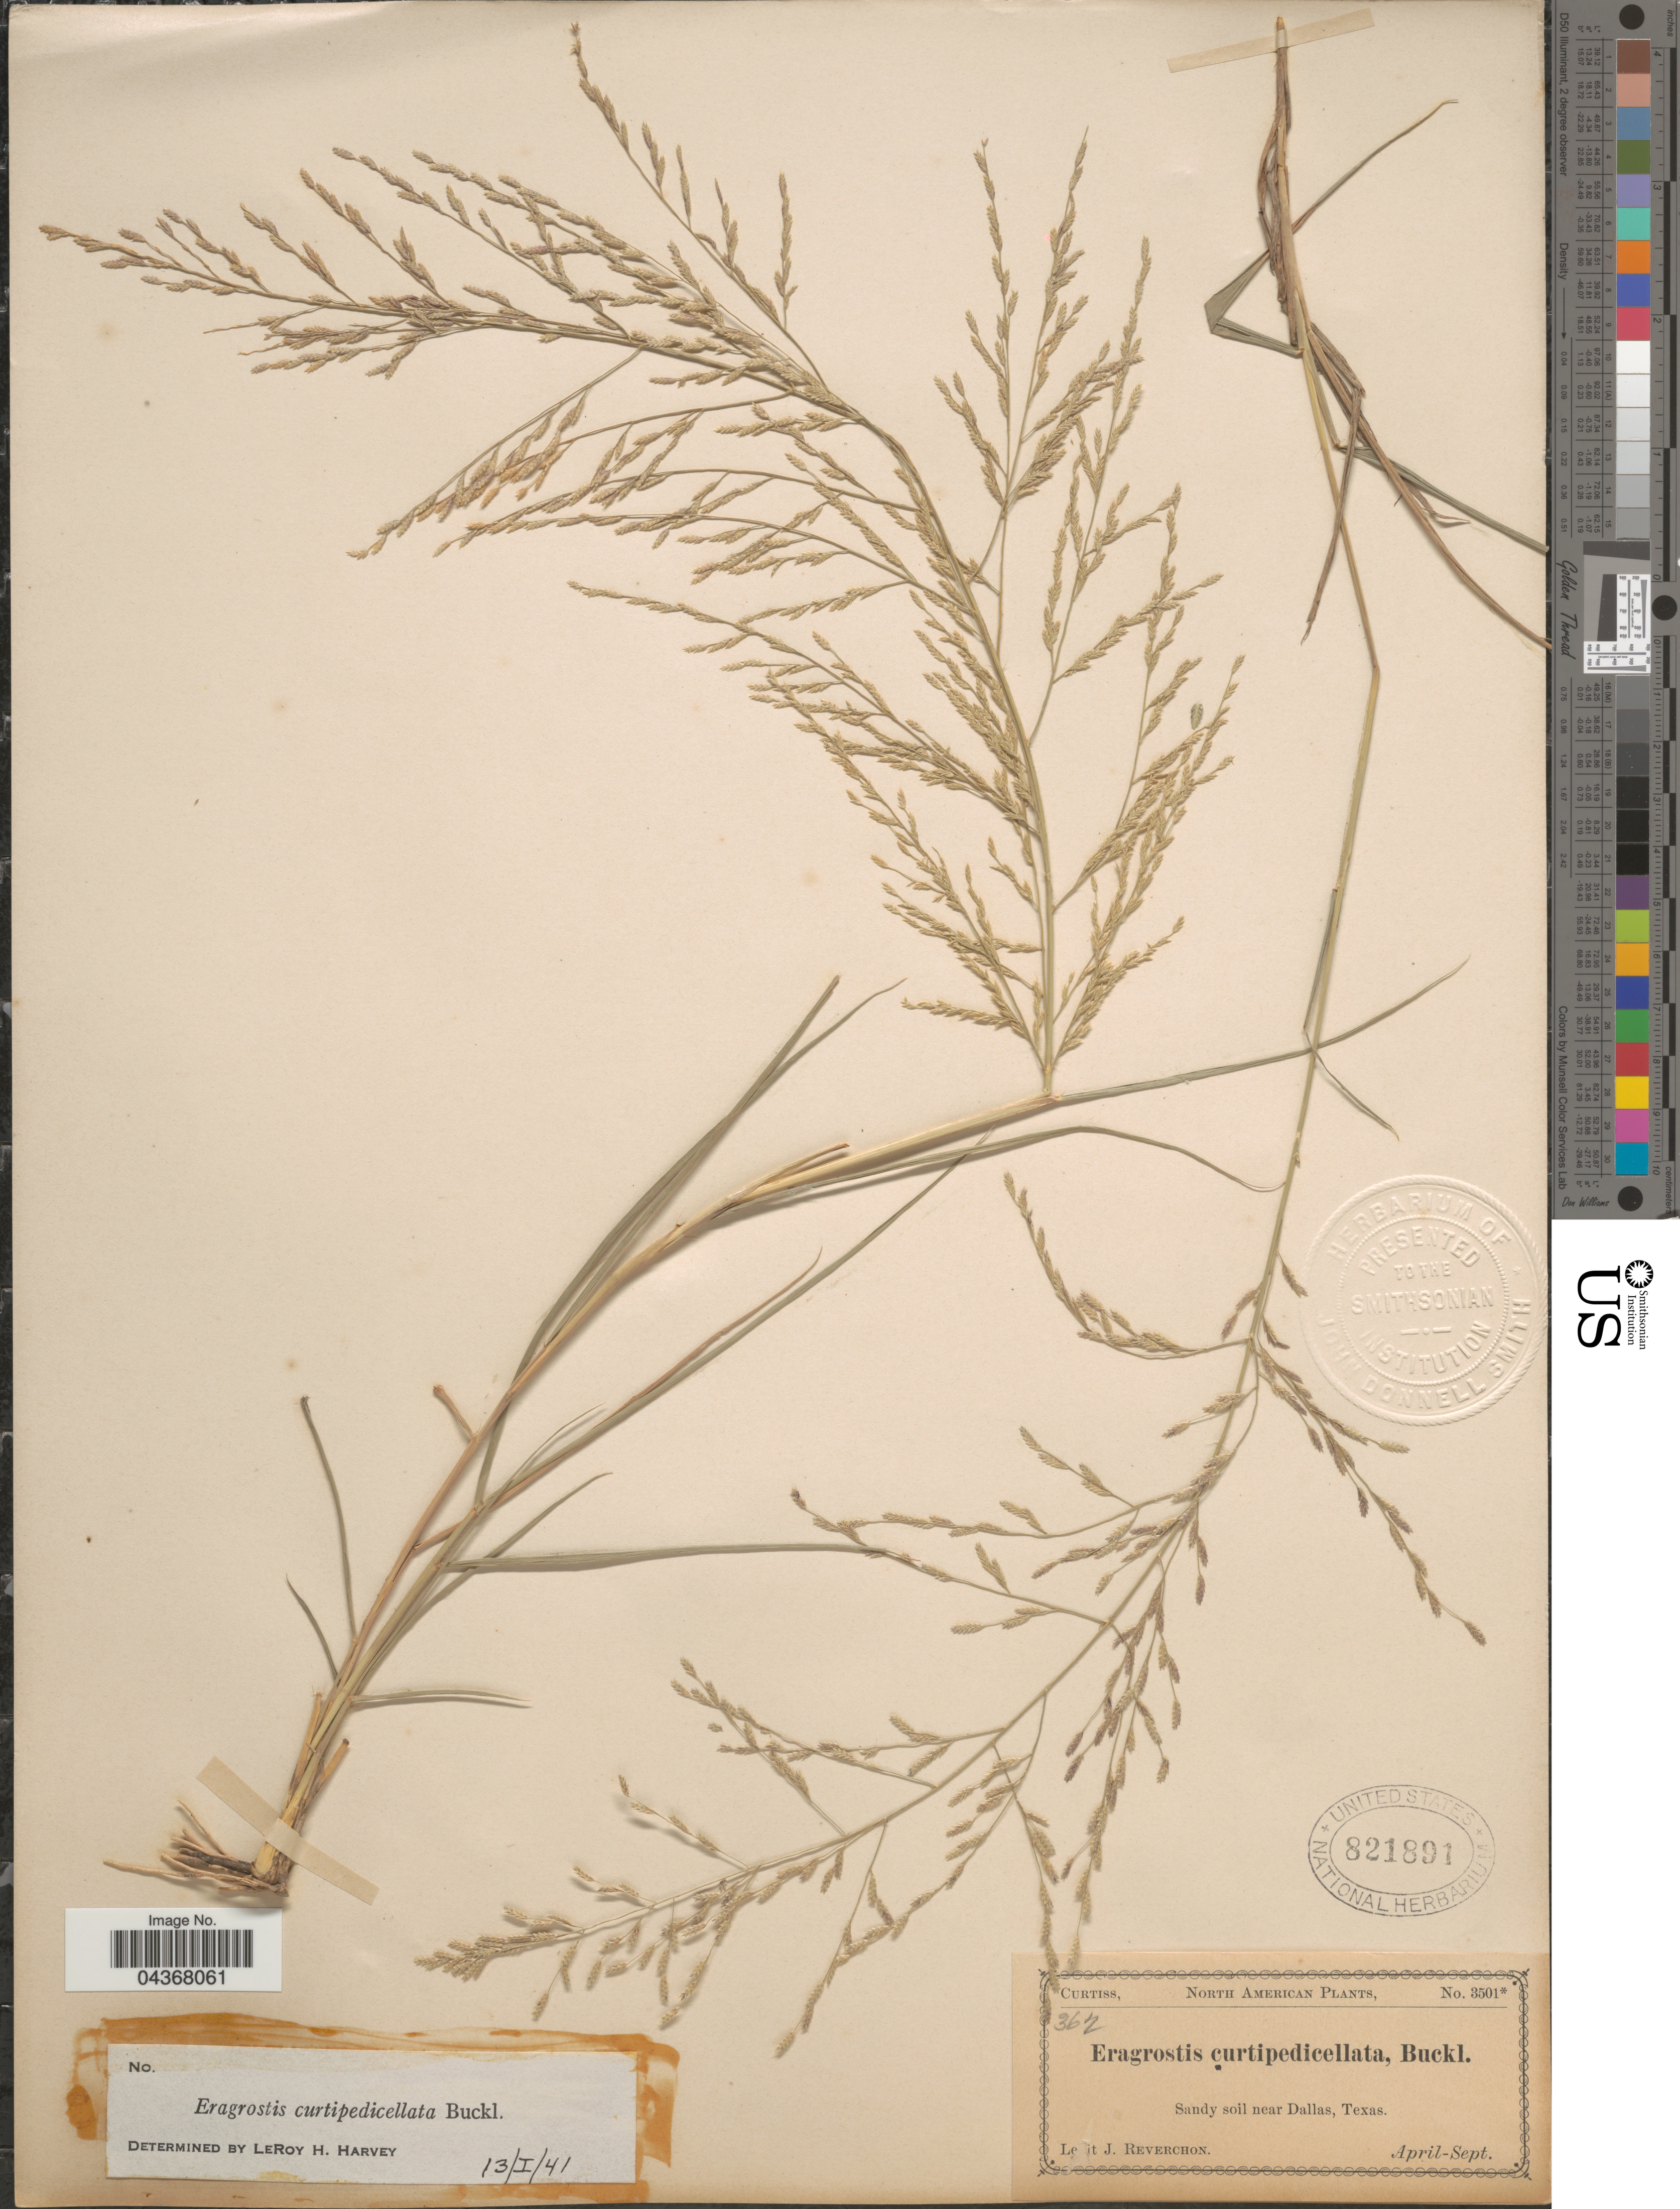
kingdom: Plantae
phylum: Tracheophyta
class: Liliopsida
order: Poales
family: Poaceae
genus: Eragrostis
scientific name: Eragrostis curtipedicellata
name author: Buckley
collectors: J. Reverchon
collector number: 3501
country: United States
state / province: Texas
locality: Sandy soil near Dallas.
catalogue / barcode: US 821891